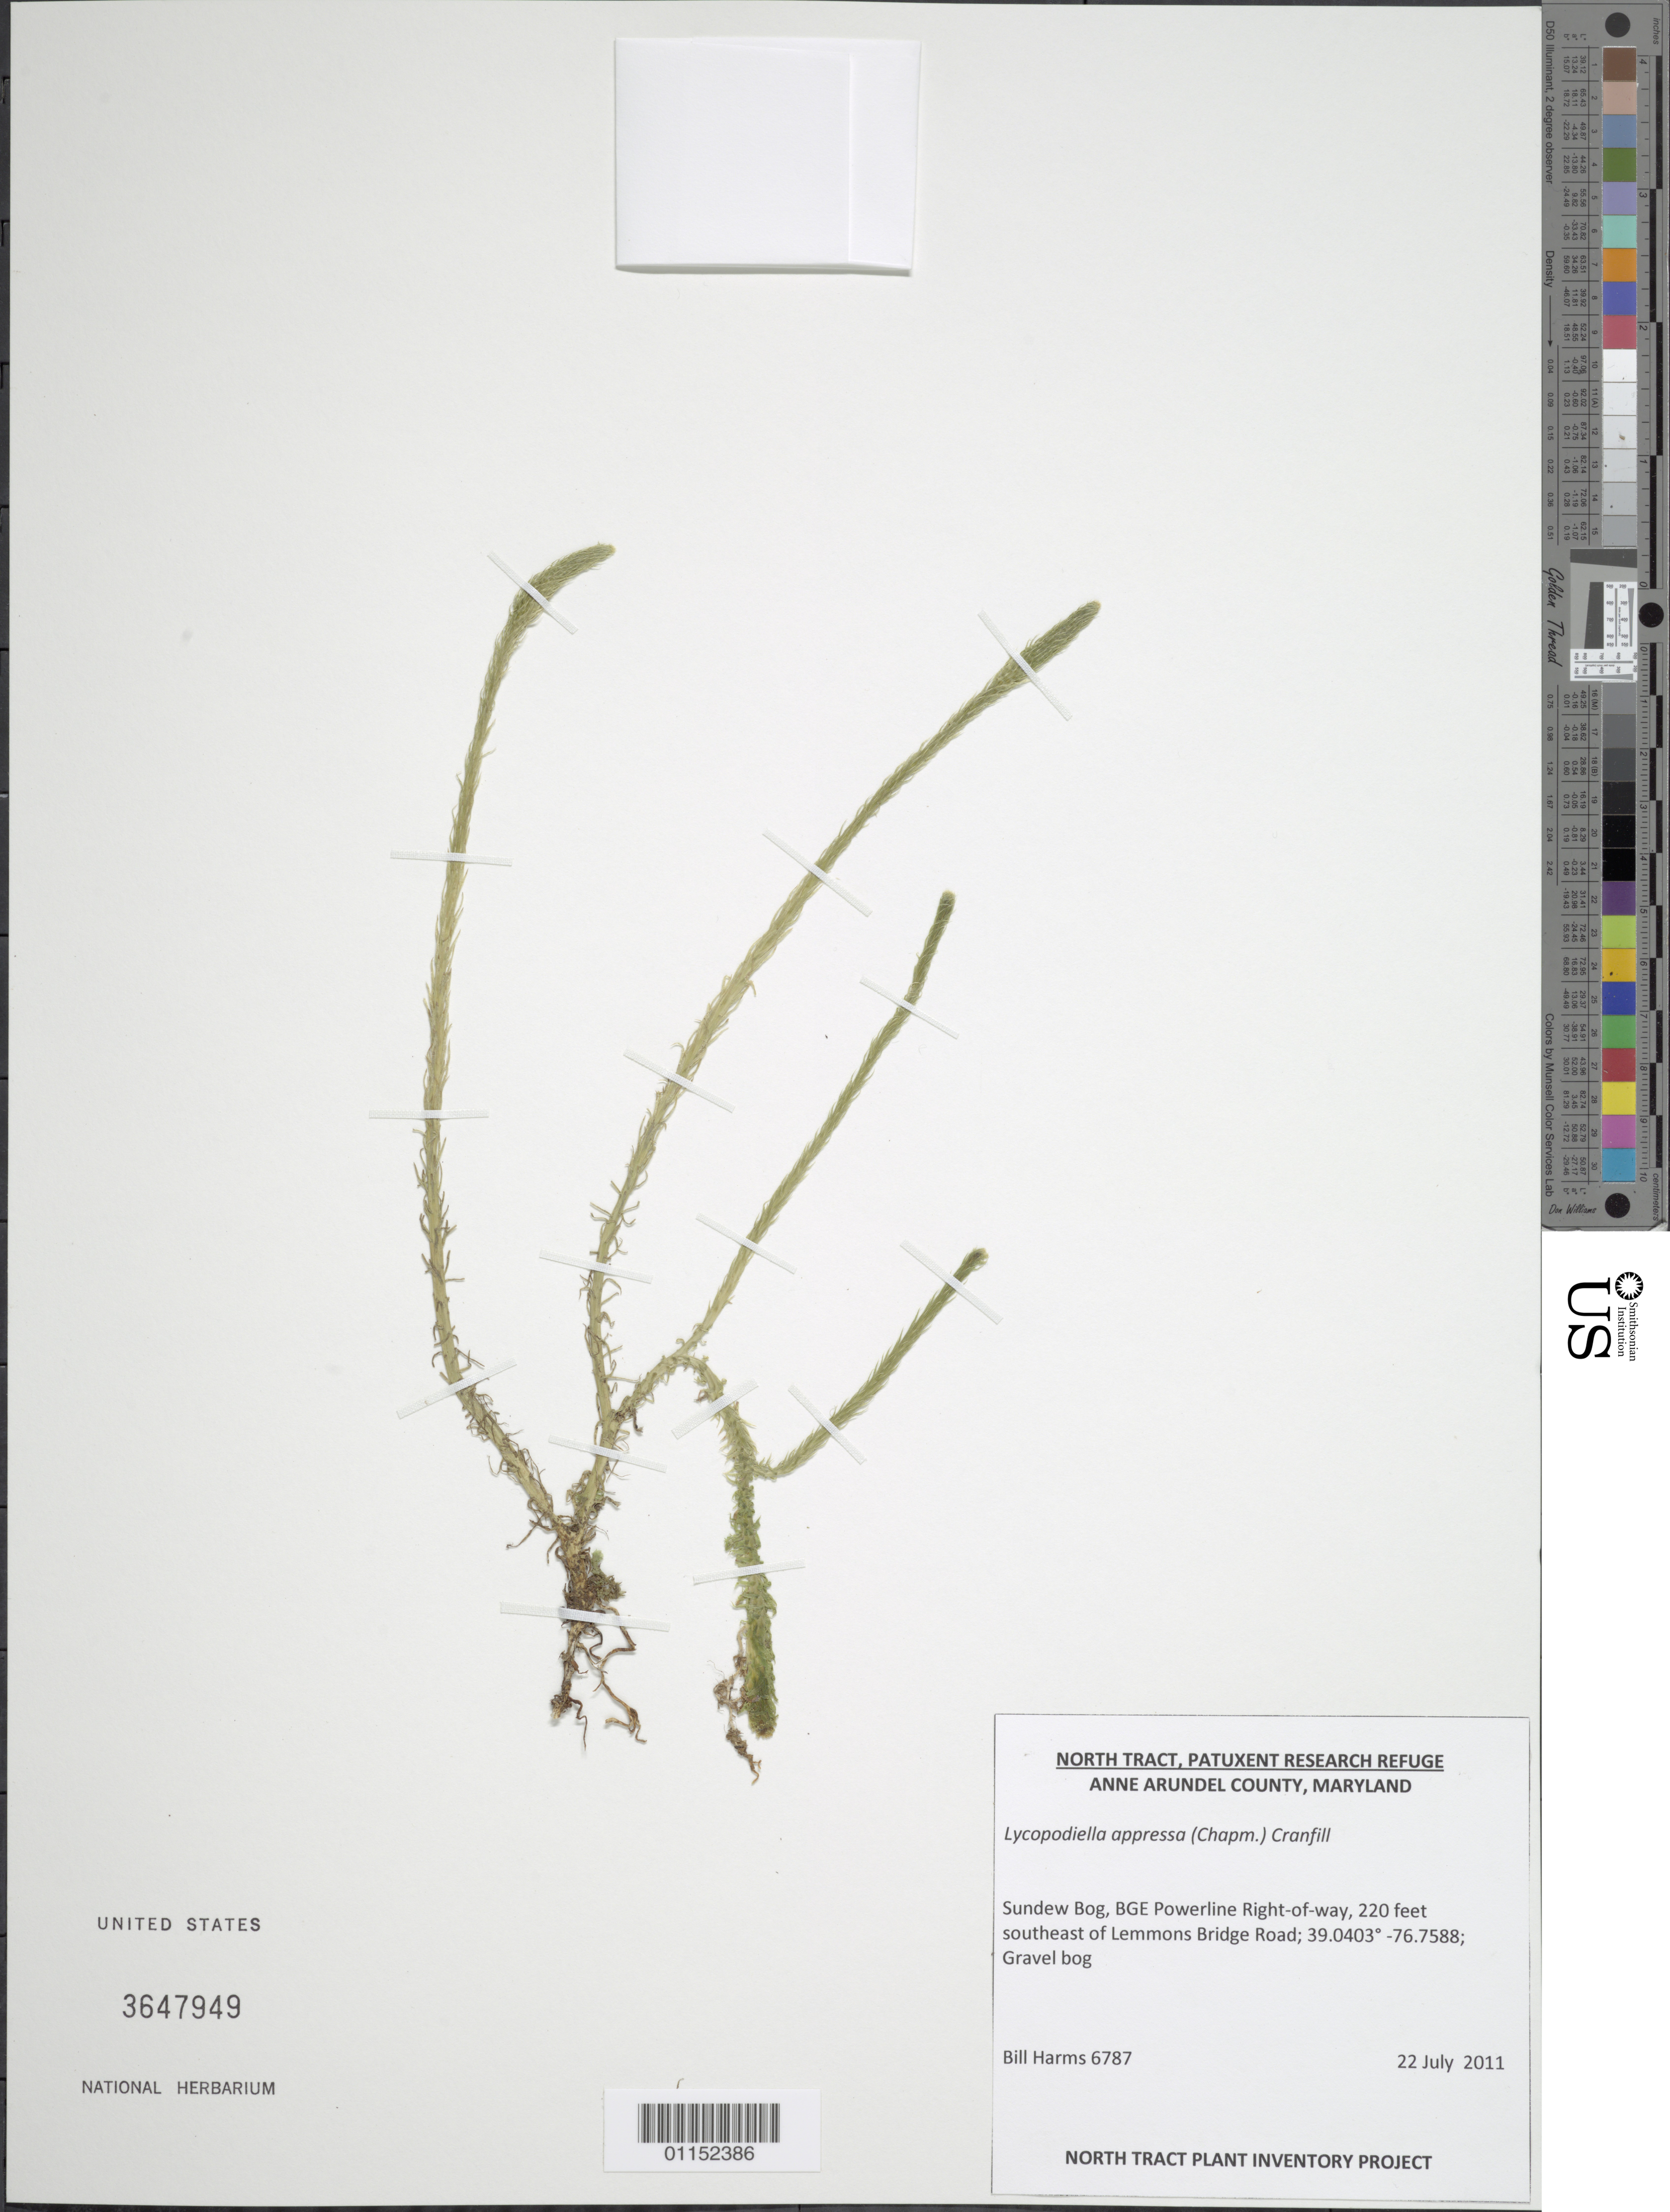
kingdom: Plantae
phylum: Tracheophyta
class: Lycopodiopsida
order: Lycopodiales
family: Lycopodiaceae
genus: Lycopodiella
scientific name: Lycopodiella appressa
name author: (Chapm.) Cranfill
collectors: B. Harms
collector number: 6787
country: United States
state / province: Maryland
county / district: Anne Arundel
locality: North Tract, Patuxent Research Refuge, Sundue Bog, BGE Powerline Right-of-way, SE of Lemmons Bridge Road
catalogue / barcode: US 3647949